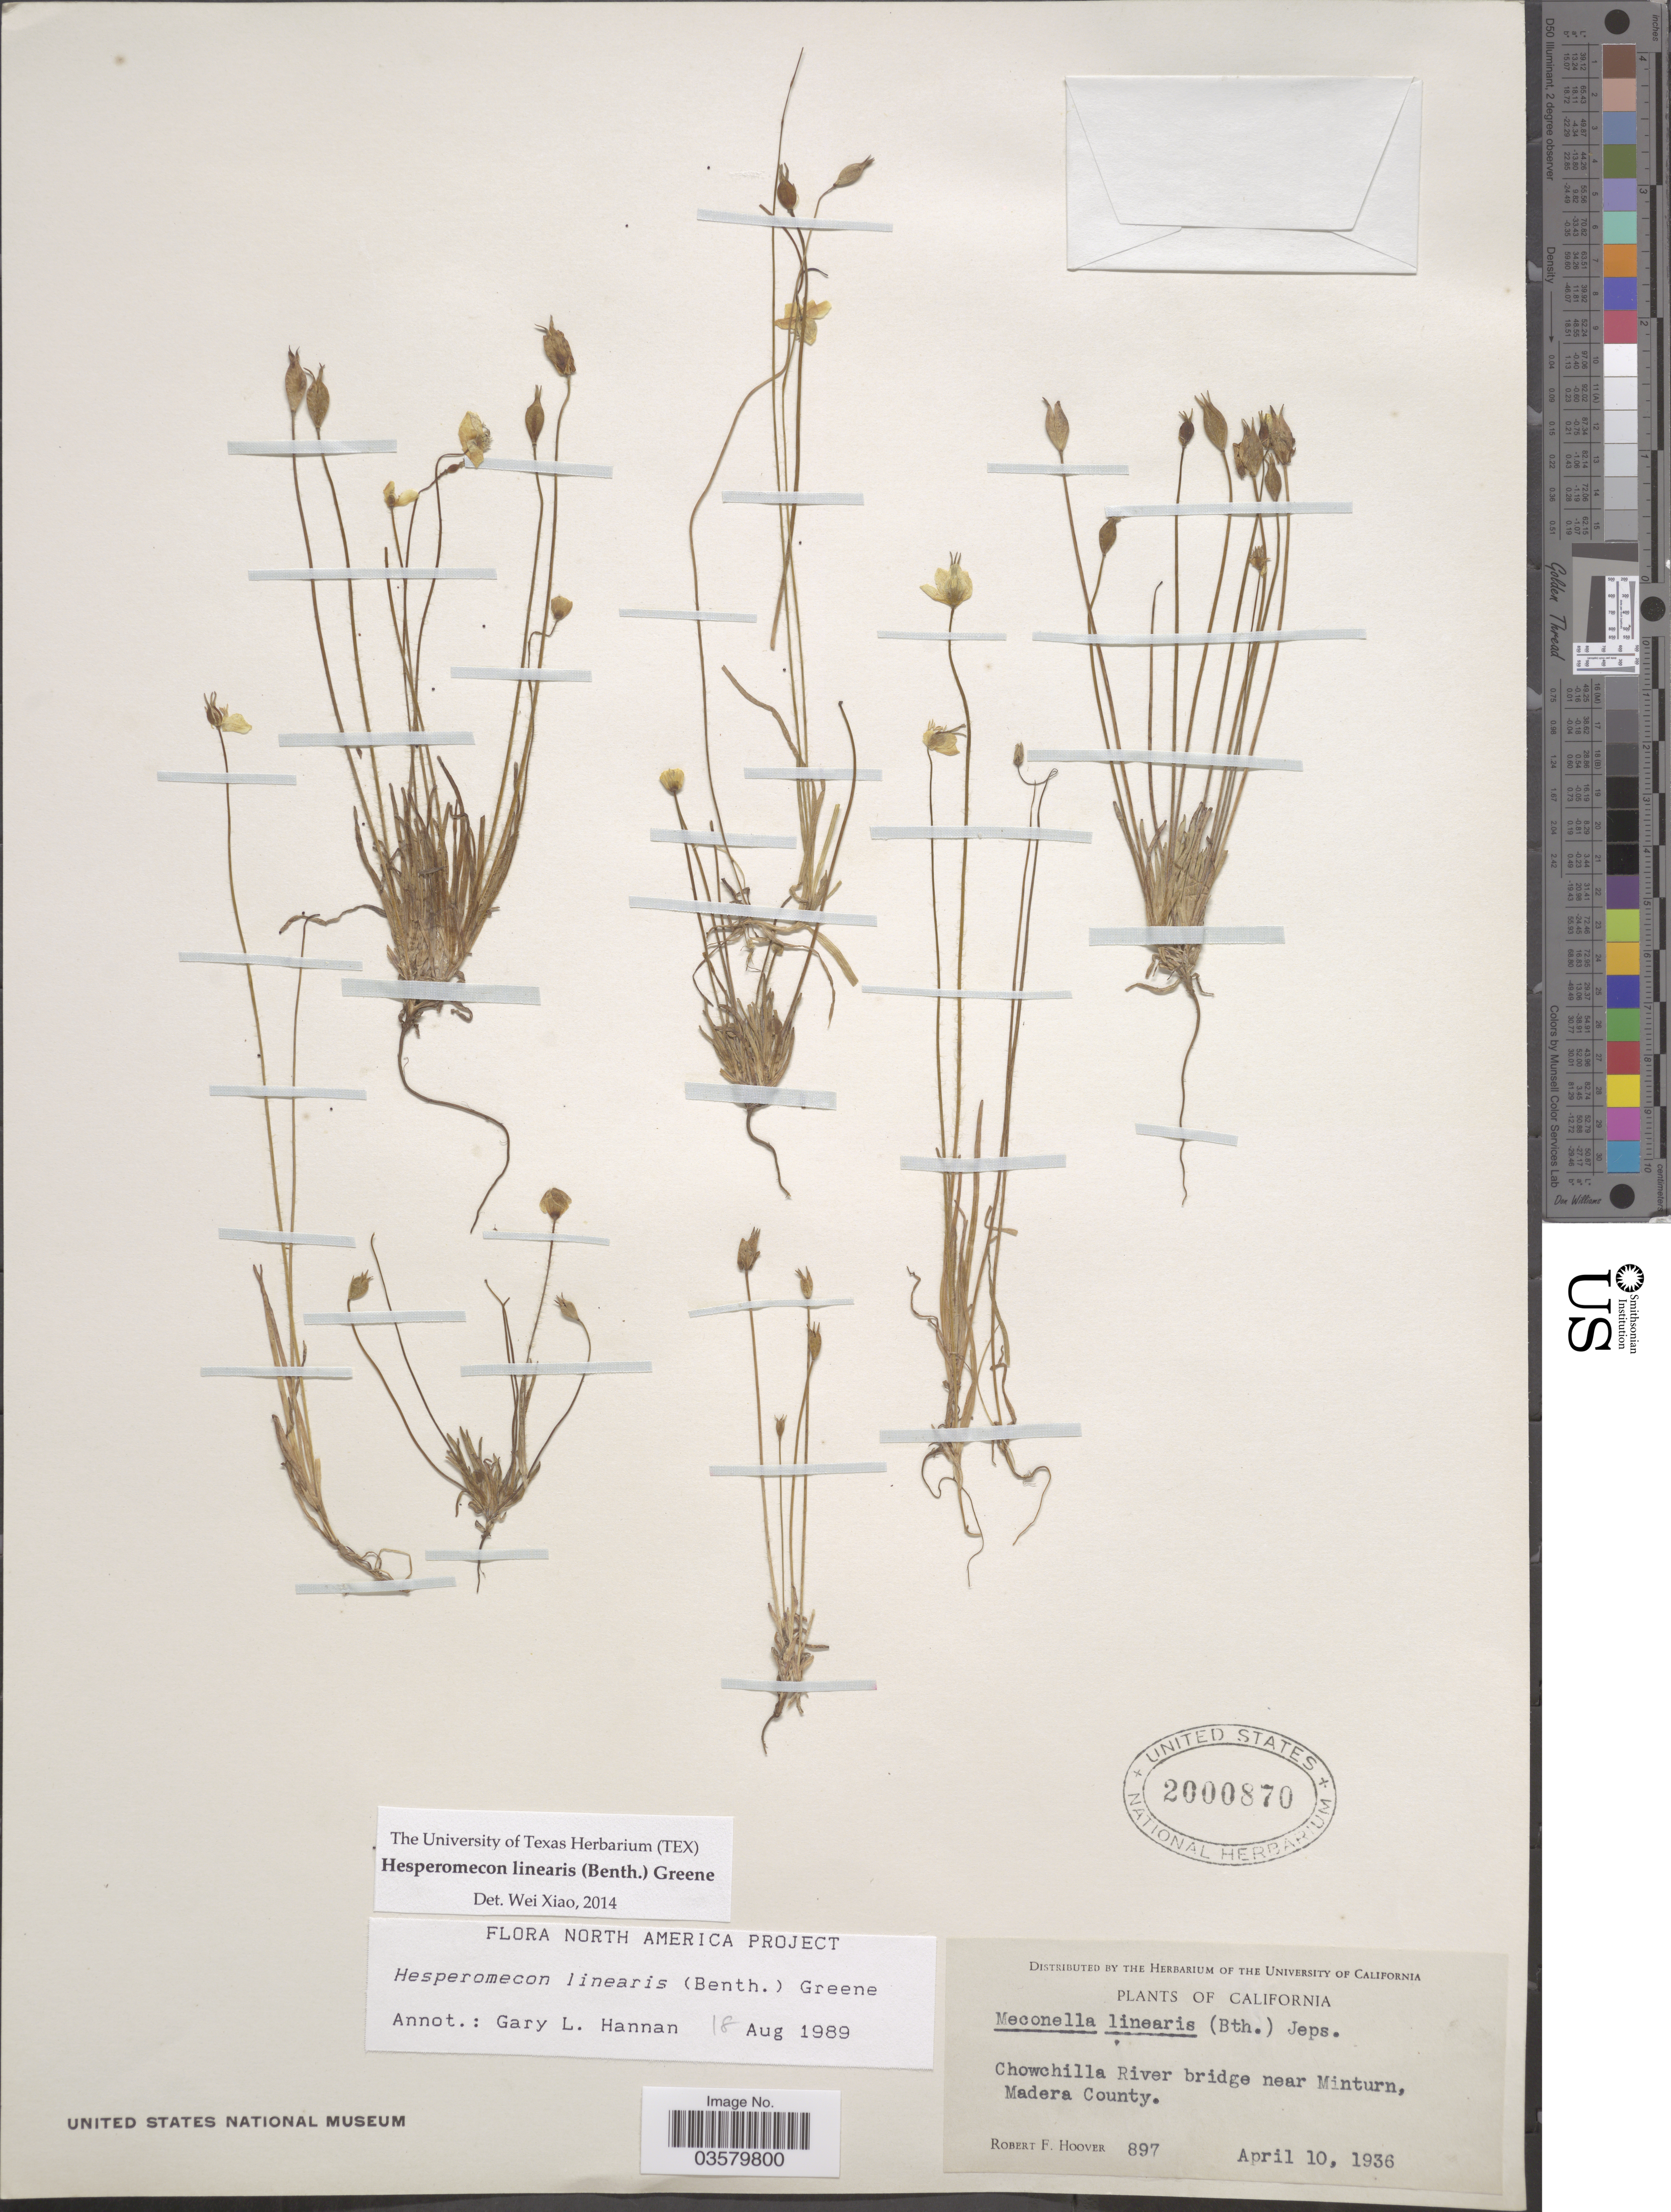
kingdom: Plantae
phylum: Tracheophyta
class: Magnoliopsida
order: Ranunculales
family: Papaveraceae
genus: Platystigma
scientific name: Platystigma lineare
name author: Benth.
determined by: Strong, M. T., (US), Smithsonian Institution - National Museum of Natural History (UNITED STATES)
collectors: R. F. Hoover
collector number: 897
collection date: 1936-04-10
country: United States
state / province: California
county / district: Madera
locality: Chowchilla River bridge near Minturn, Madera County.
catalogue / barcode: US 2000870